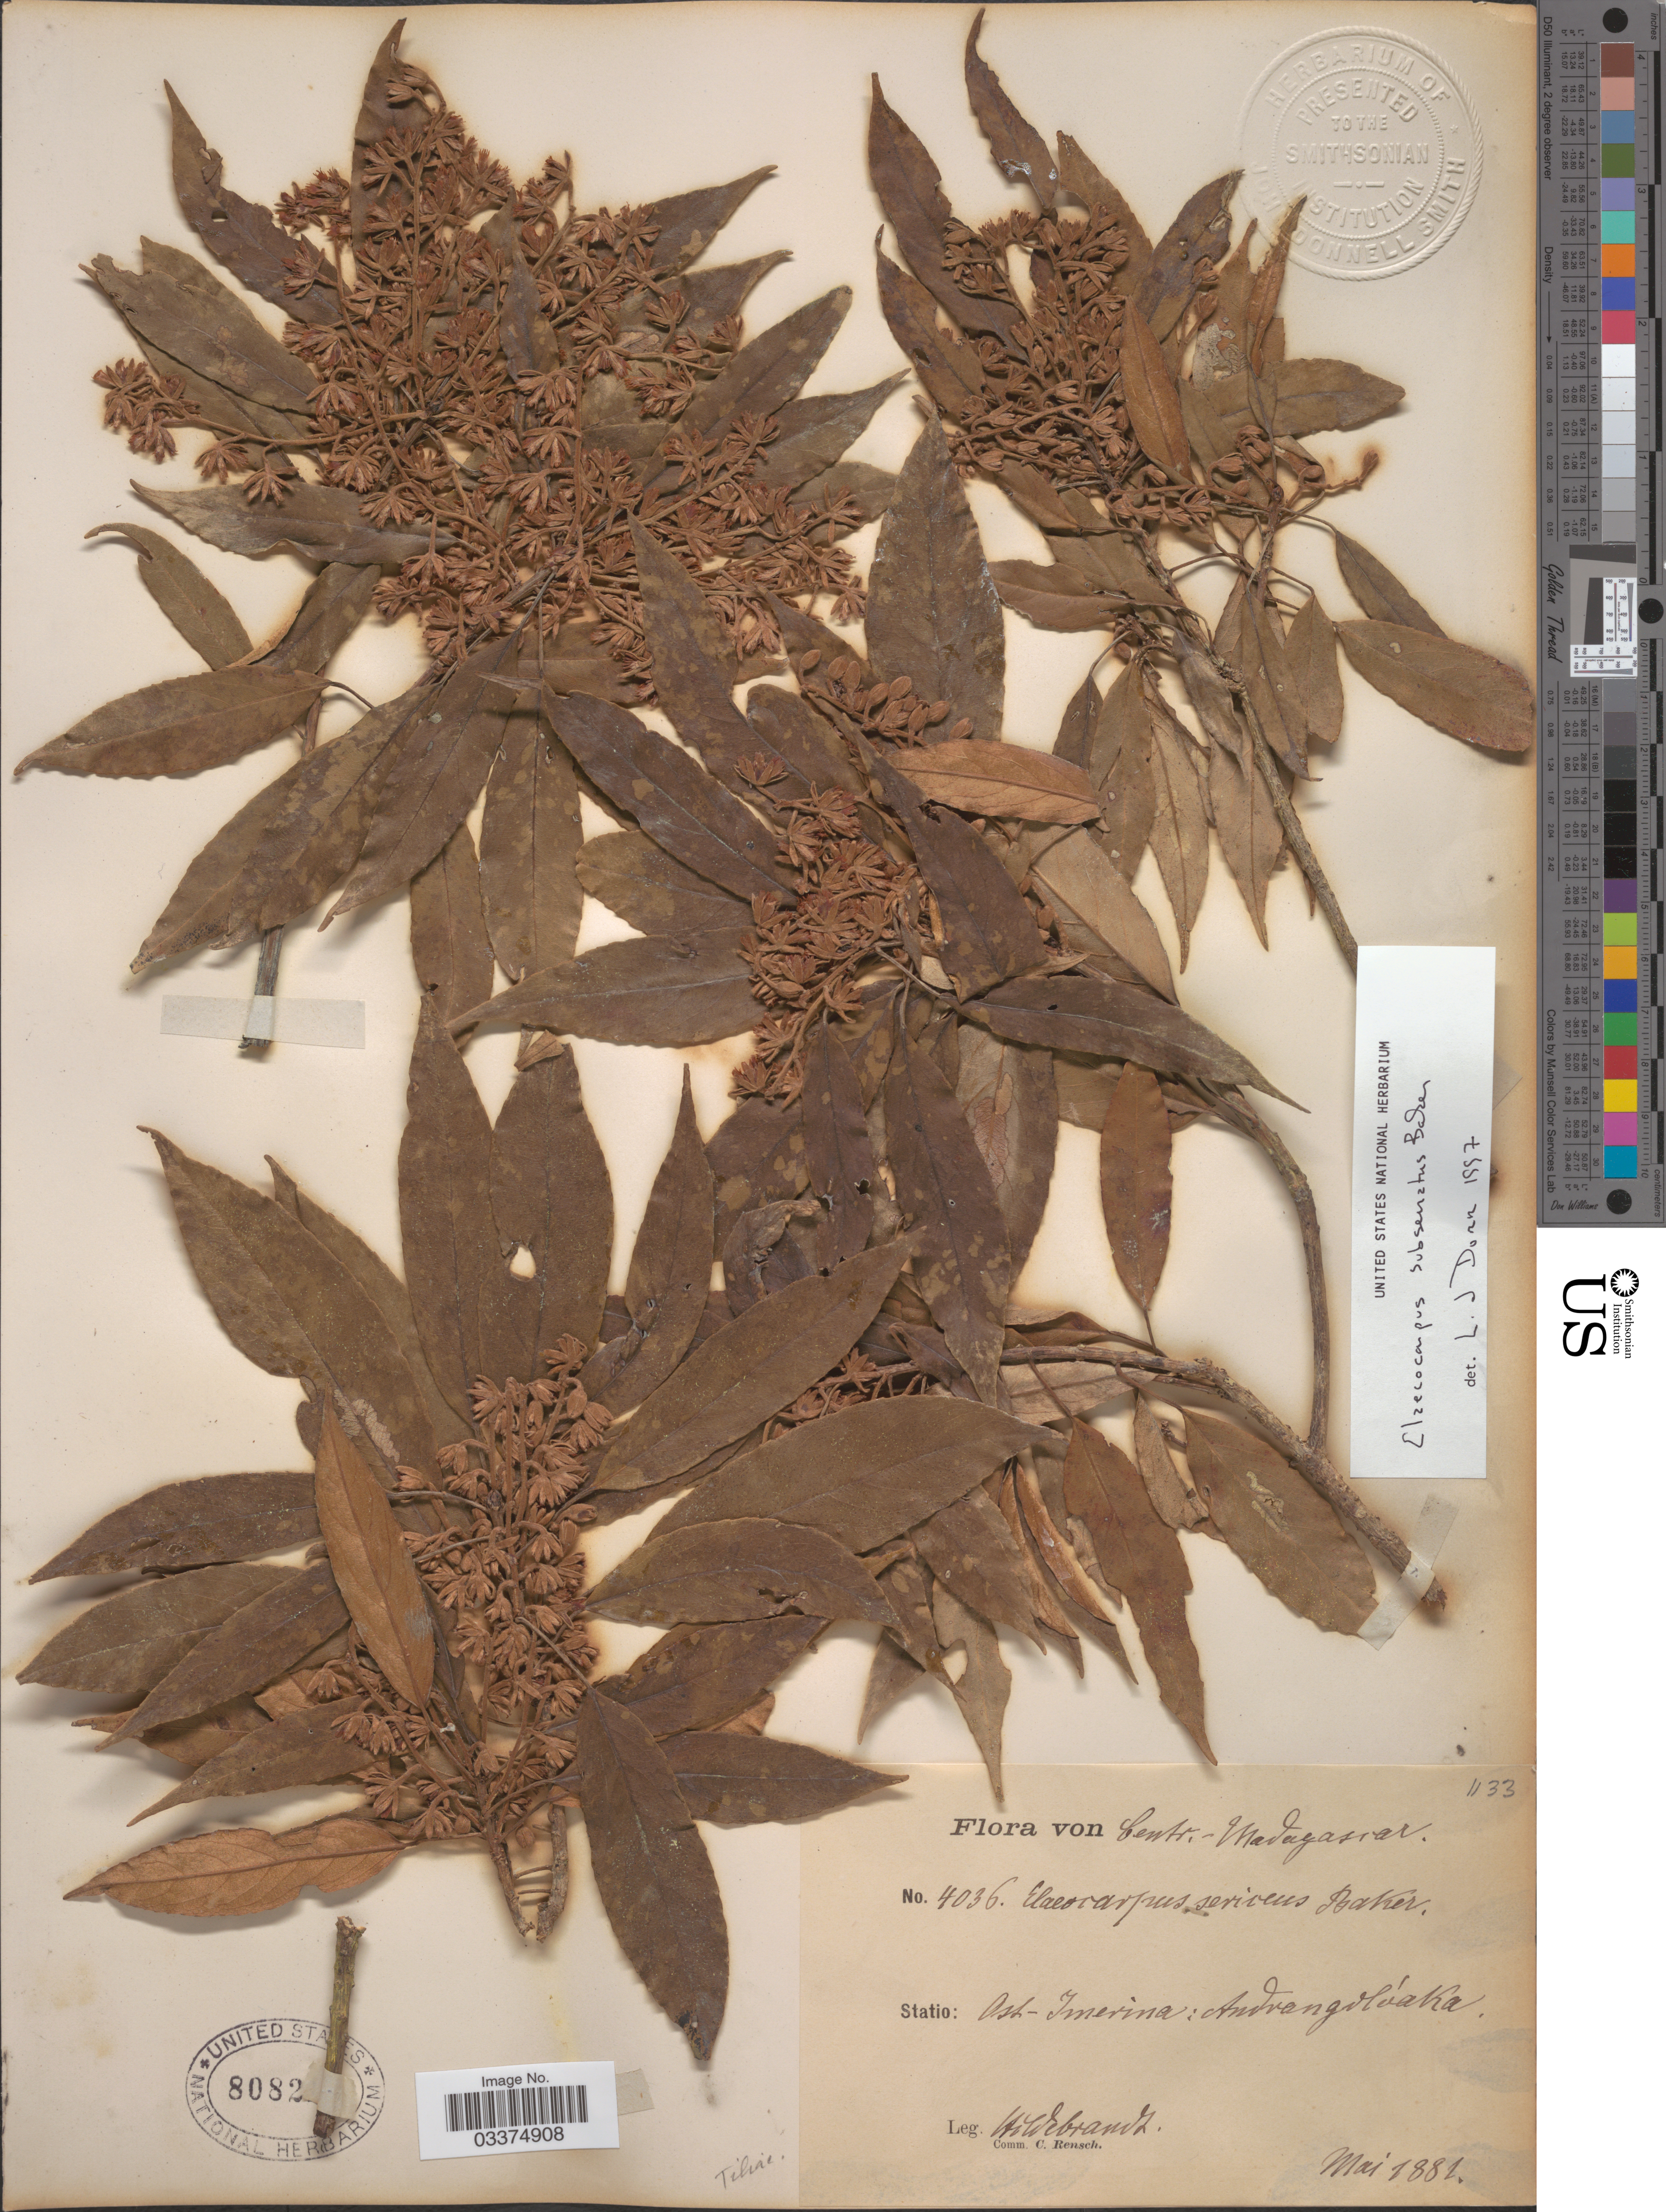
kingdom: Plantae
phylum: Tracheophyta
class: Magnoliopsida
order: Oxalidales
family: Elaeocarpaceae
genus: Elaeocarpus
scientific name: Elaeocarpus subserratus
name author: Baker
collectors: J. Hildebrandt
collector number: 4036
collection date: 1881-05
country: Madagascar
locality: Centr. - Madagascar. Stato: Ost-Imerina: Andrangolóaka.